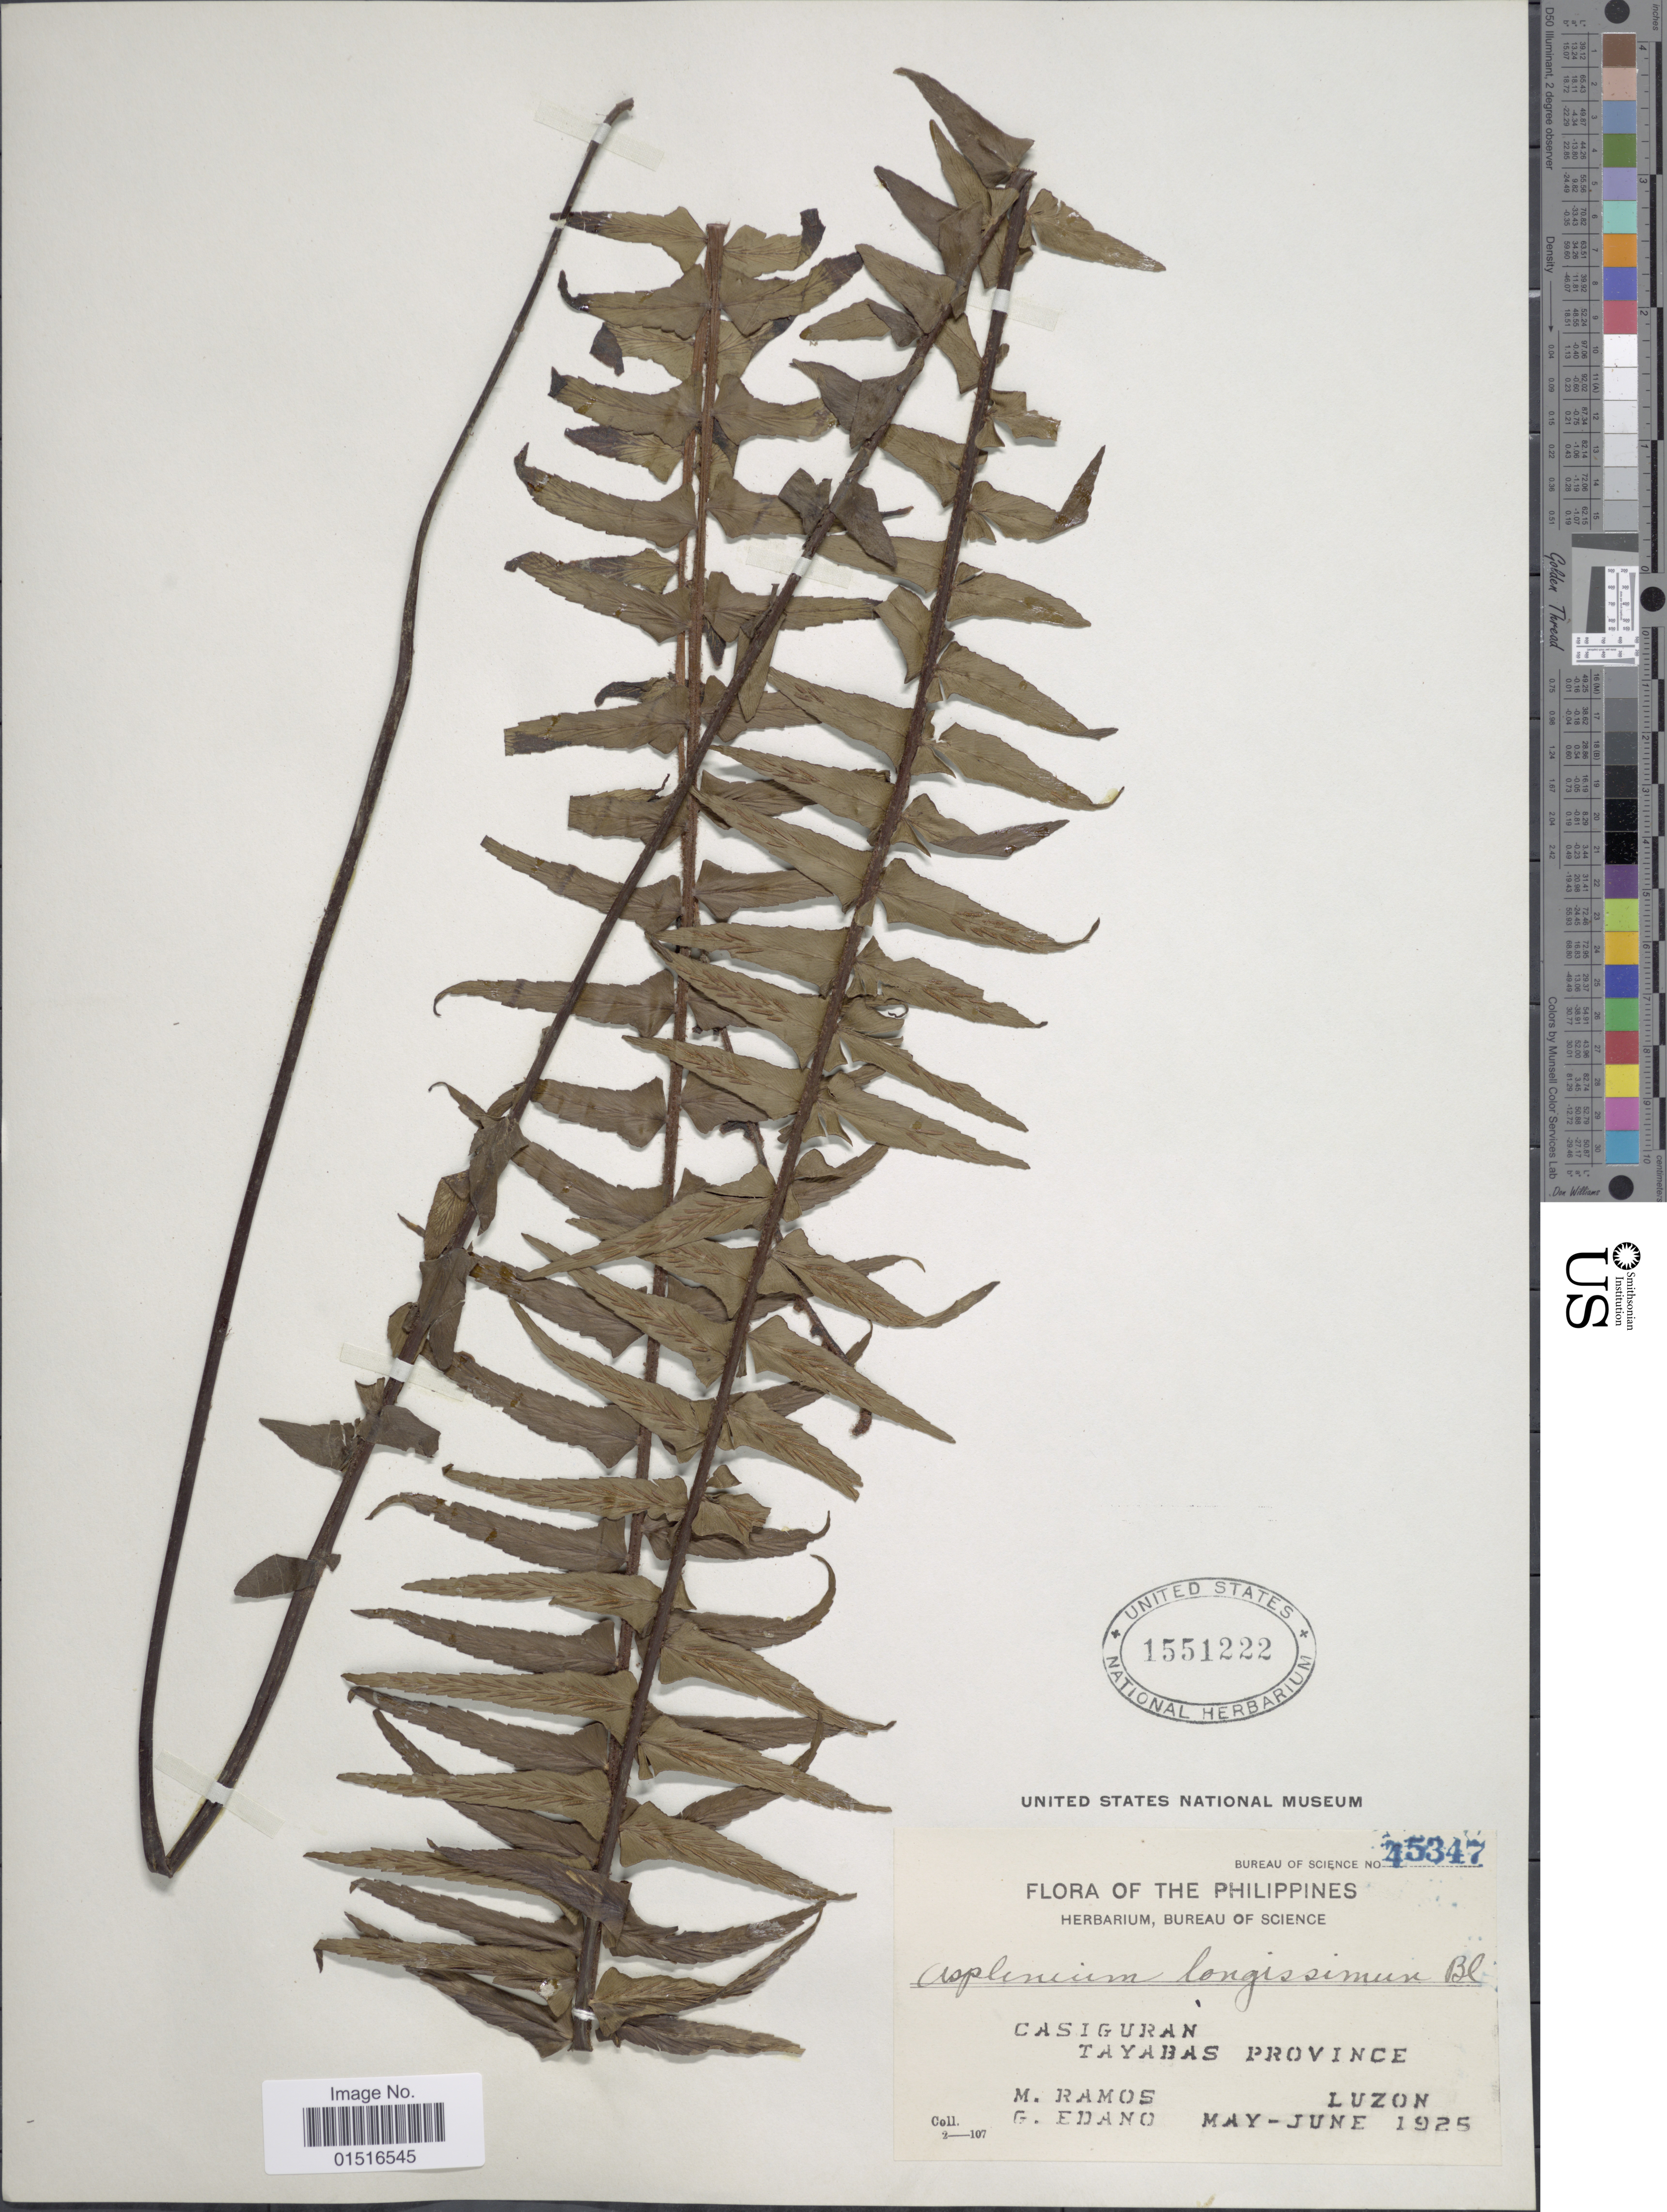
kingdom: Plantae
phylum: Tracheophyta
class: Polypodiopsida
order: Polypodiales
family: Aspleniaceae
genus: Asplenium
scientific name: Asplenium longissimum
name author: Blume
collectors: M. Ramos & G. Edaño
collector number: Bureau of Science 45347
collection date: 1925-05/1925-06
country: Philippines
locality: Casiguran, Tayabas province, Luzon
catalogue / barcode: US 1551222